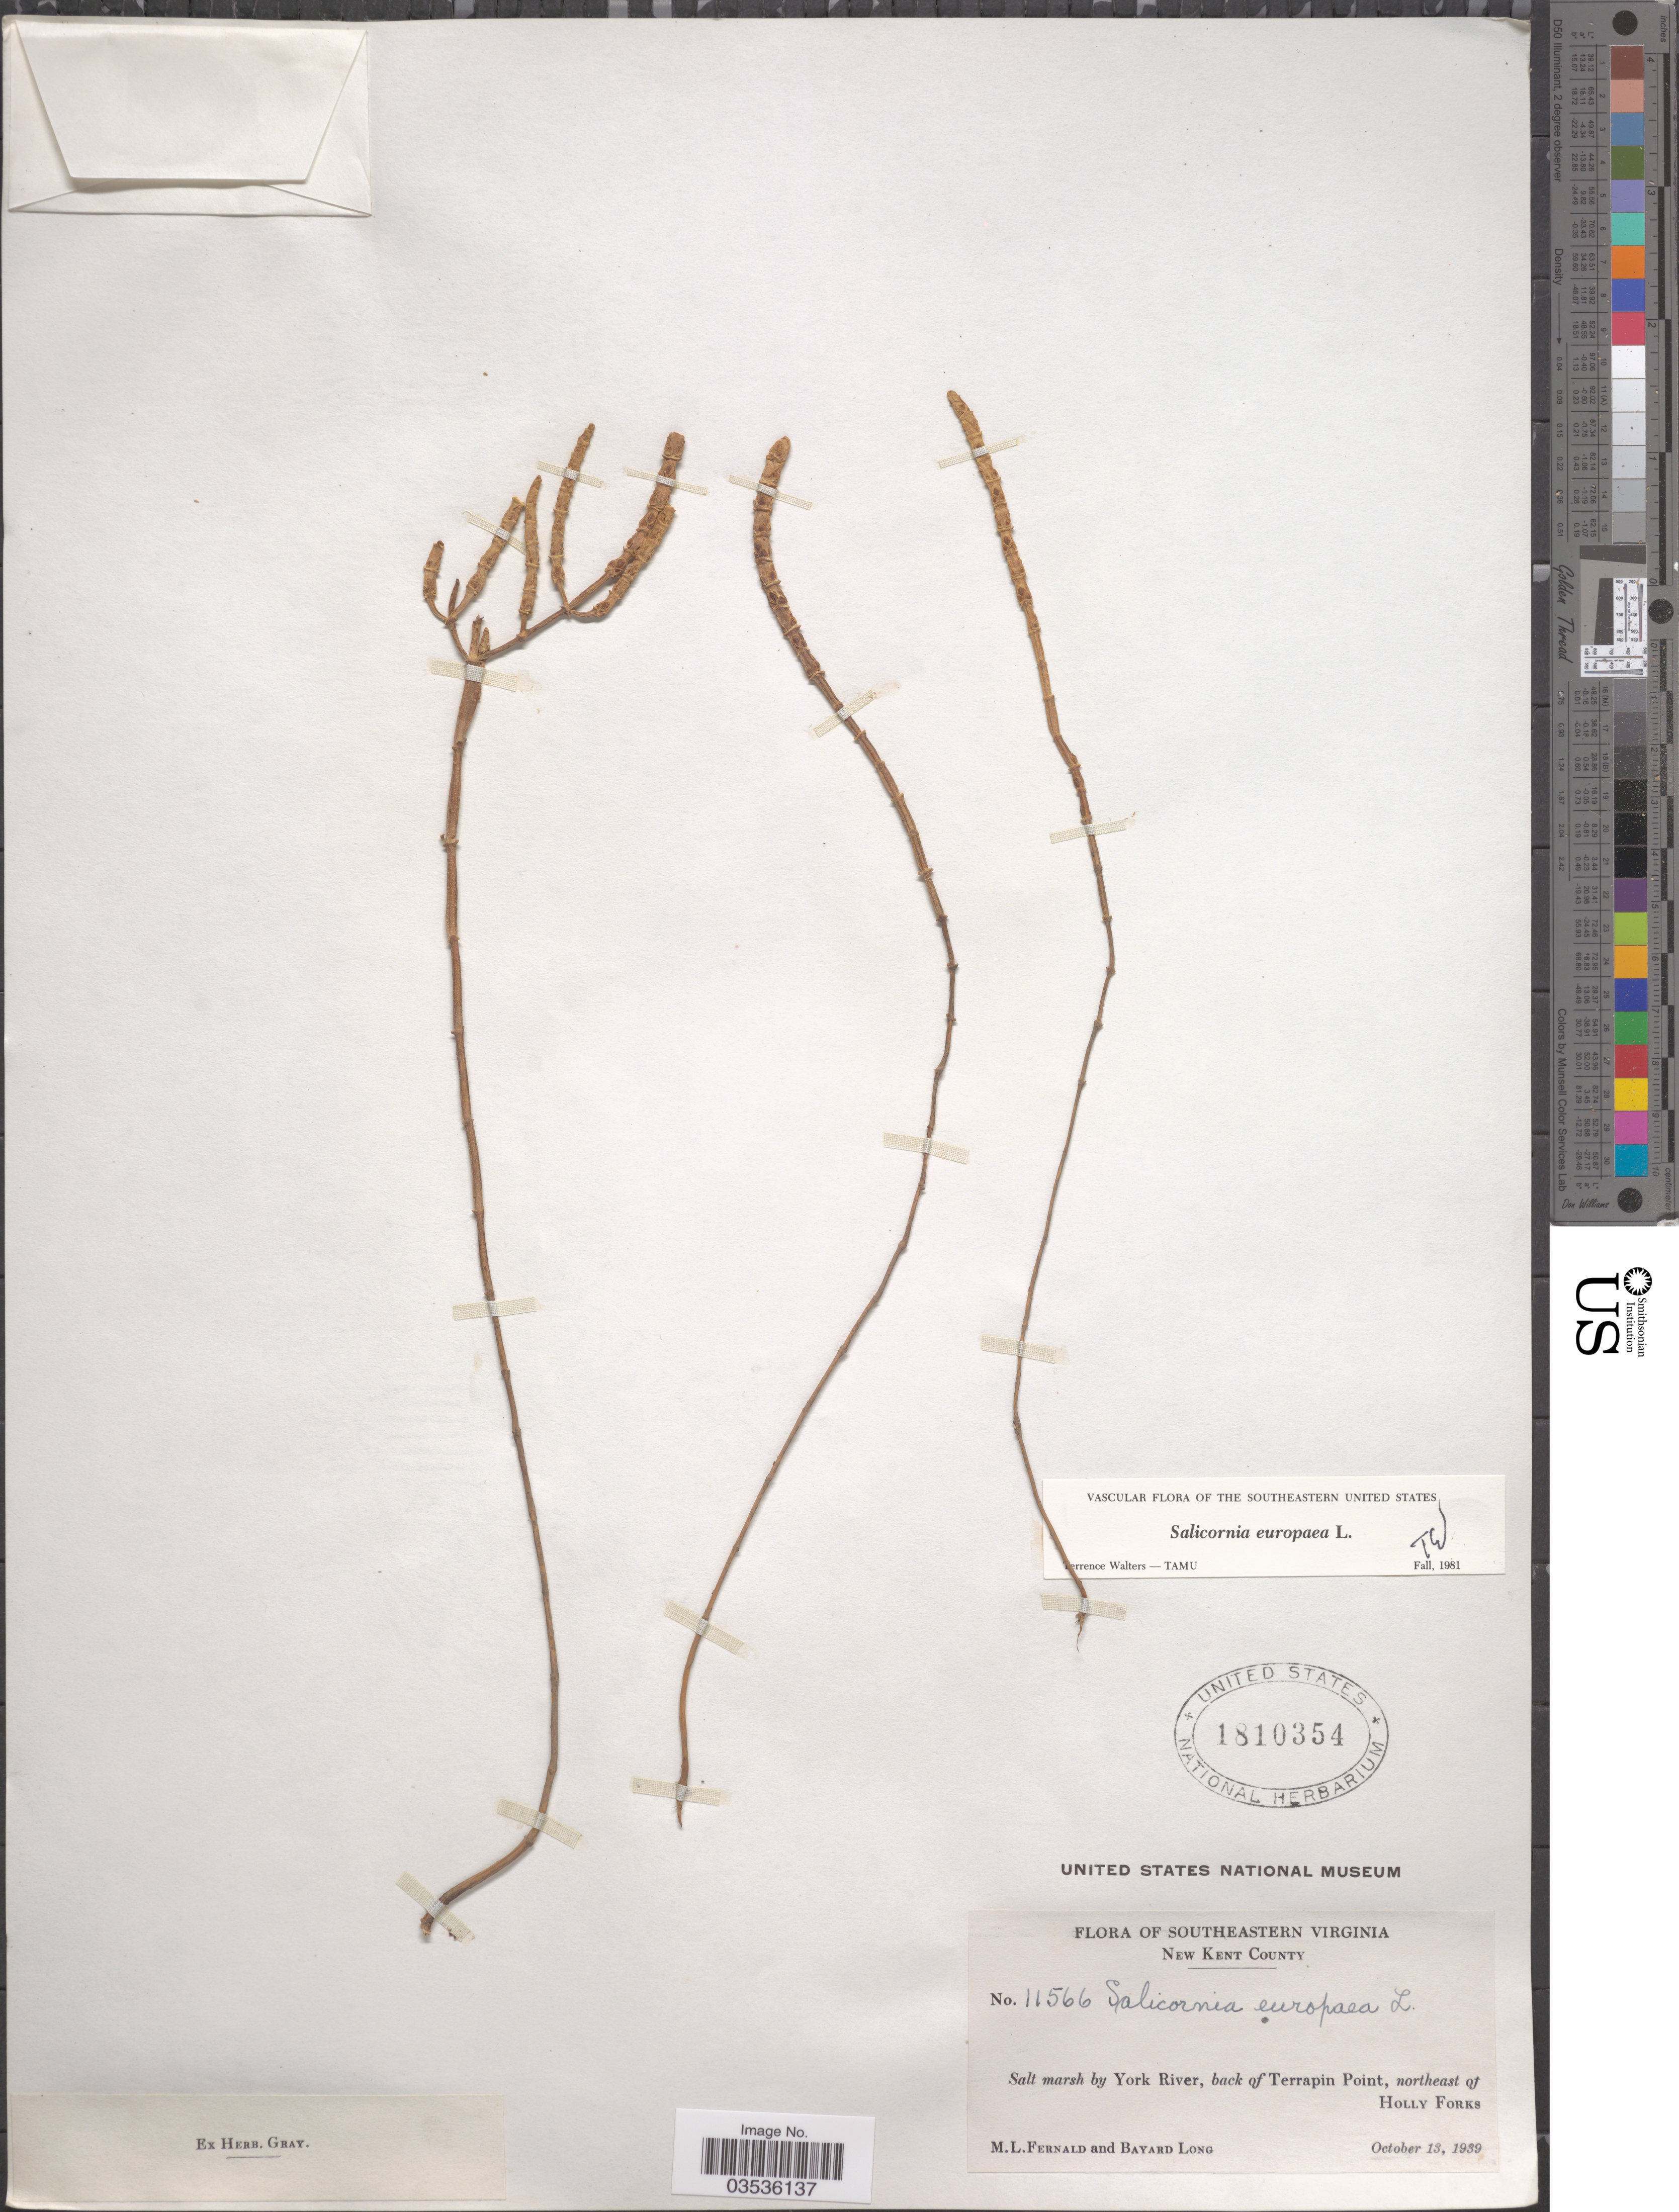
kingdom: Plantae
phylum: Tracheophyta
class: Magnoliopsida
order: Caryophyllales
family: Amaranthaceae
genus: Salicornia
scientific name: Salicornia europaea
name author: L.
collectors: M. L. Fernald & B. Long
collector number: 11566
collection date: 1939-10-13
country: United States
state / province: Virginia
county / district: New Kent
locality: Southeastern Virginia. New Kent County. Salt marsh by York River, back of Terrapin Point, northeast of Holly Forks.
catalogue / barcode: US 1810354